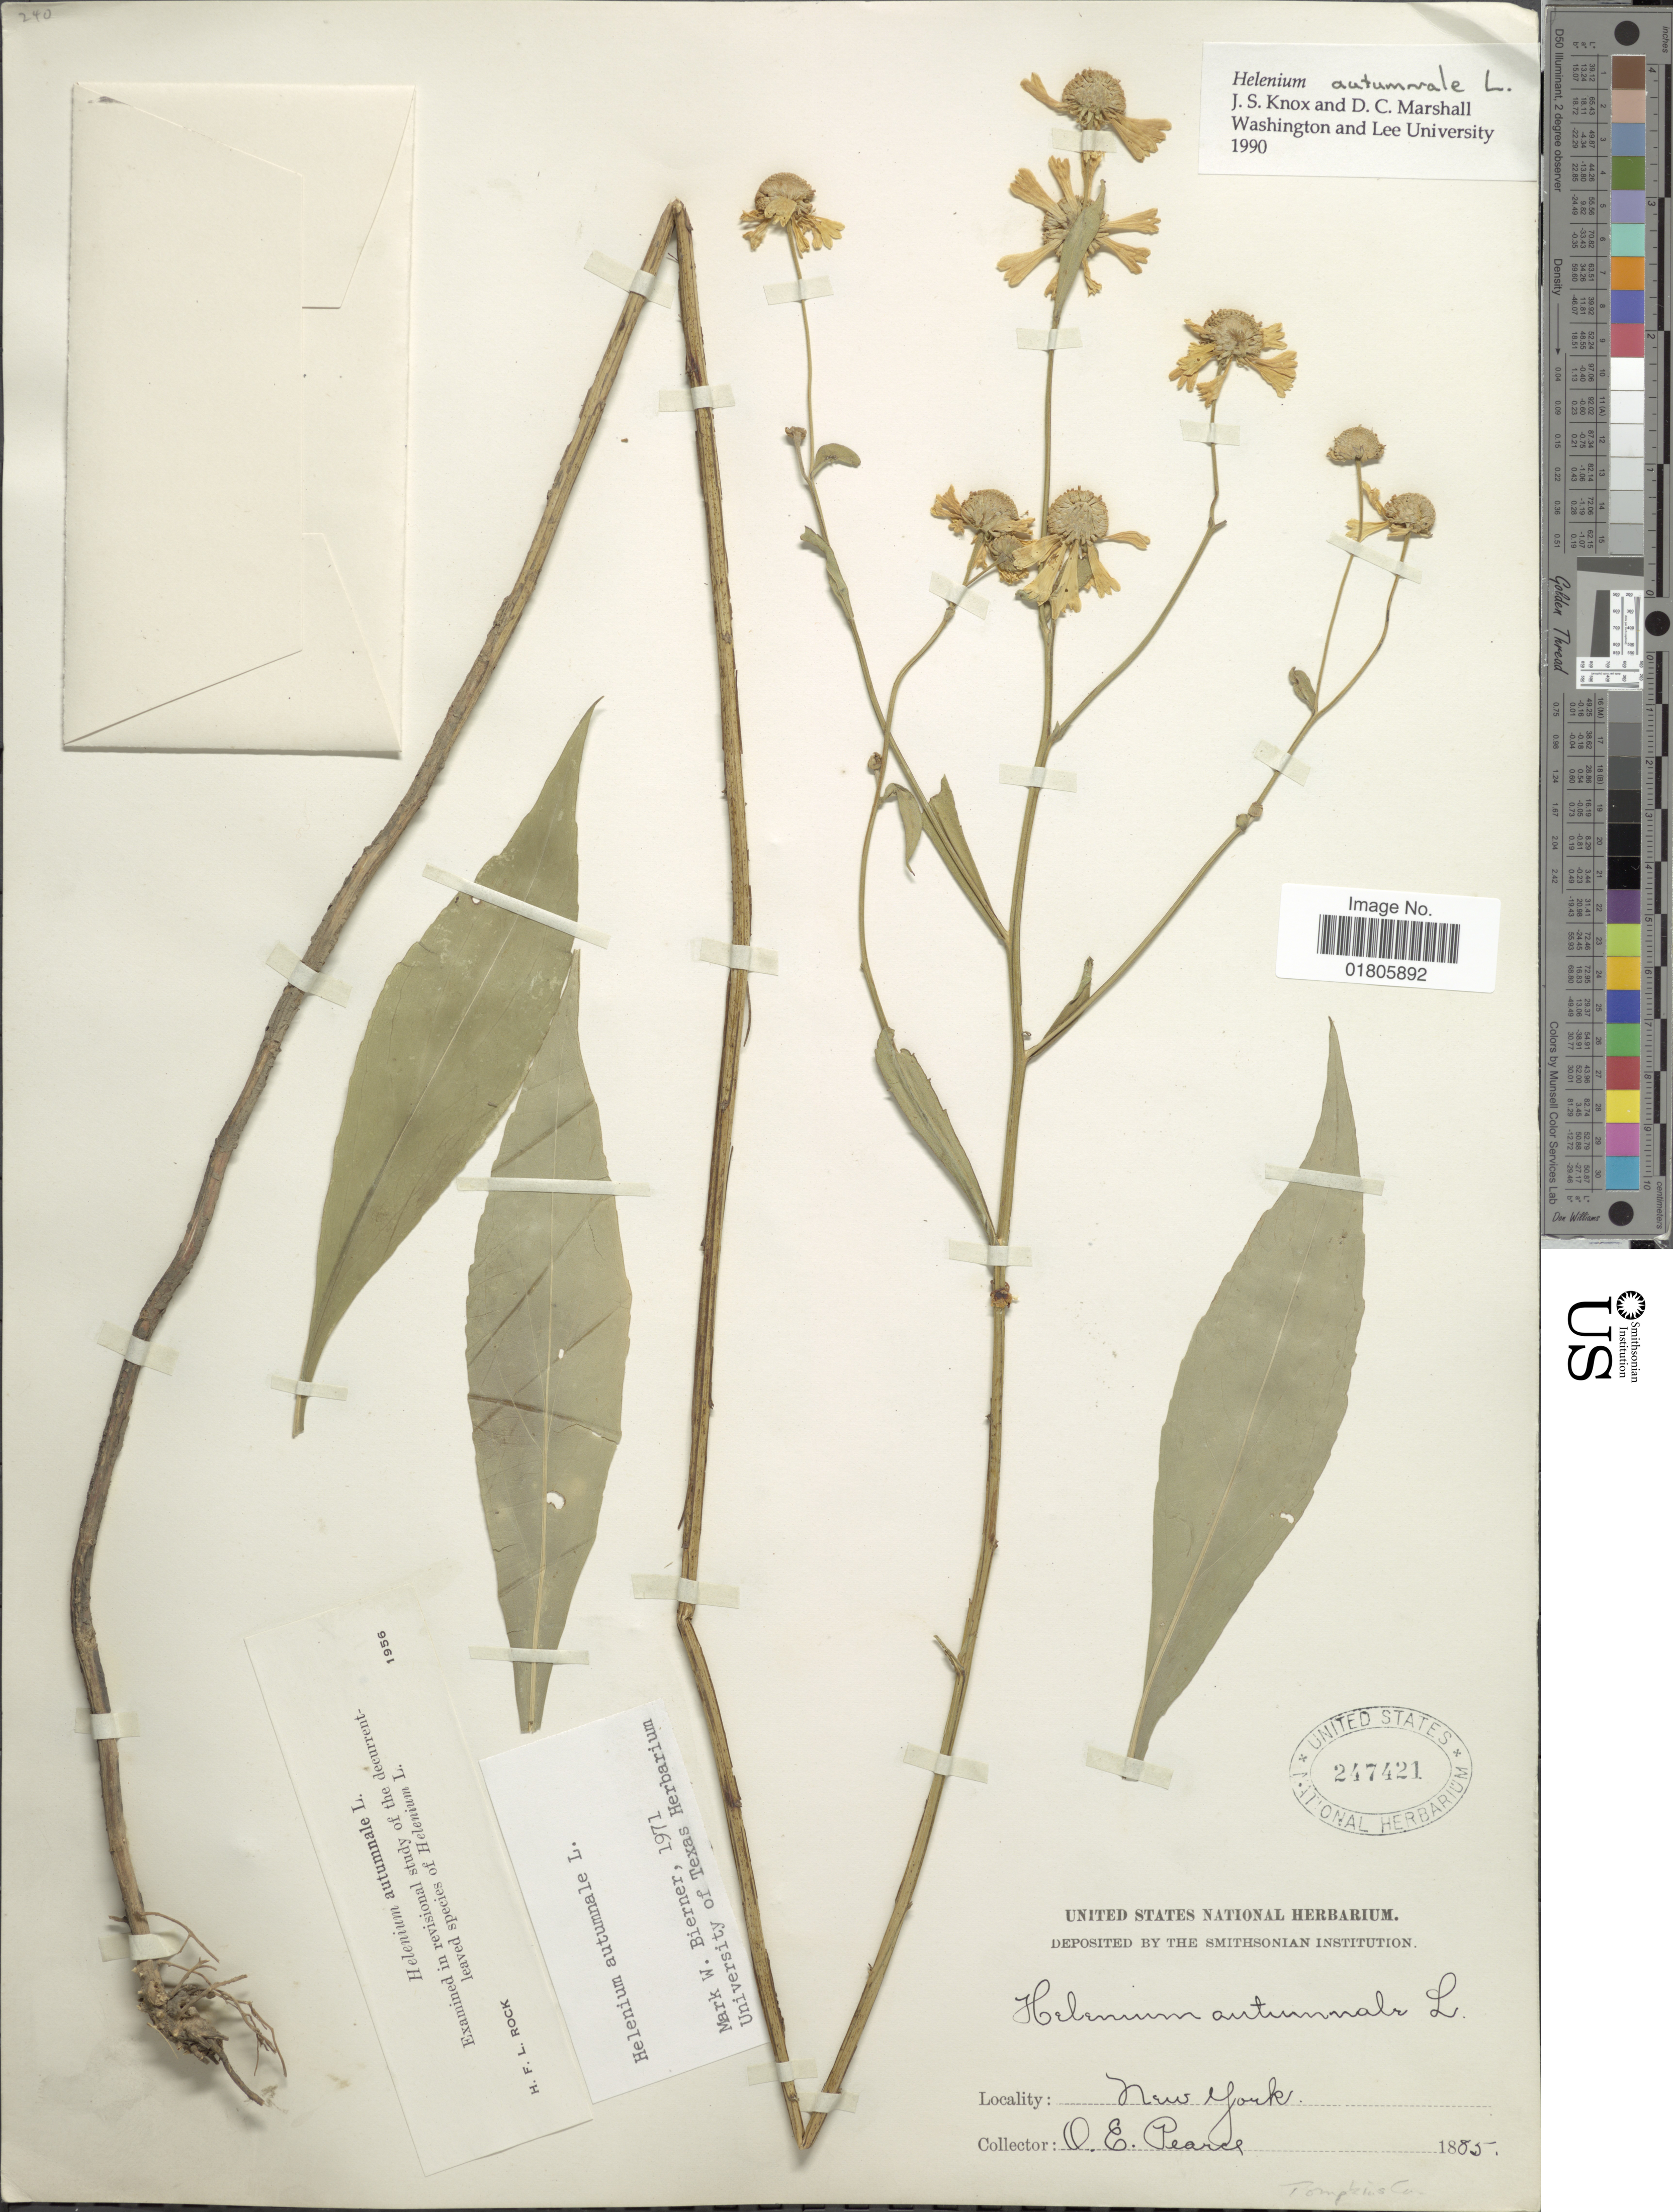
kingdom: Plantae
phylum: Tracheophyta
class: Magnoliopsida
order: Asterales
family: Asteraceae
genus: Helenium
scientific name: Helenium autumnale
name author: L.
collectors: O. E. Pearce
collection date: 1885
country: United States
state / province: New York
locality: Tompkins Co.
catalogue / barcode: US 247421